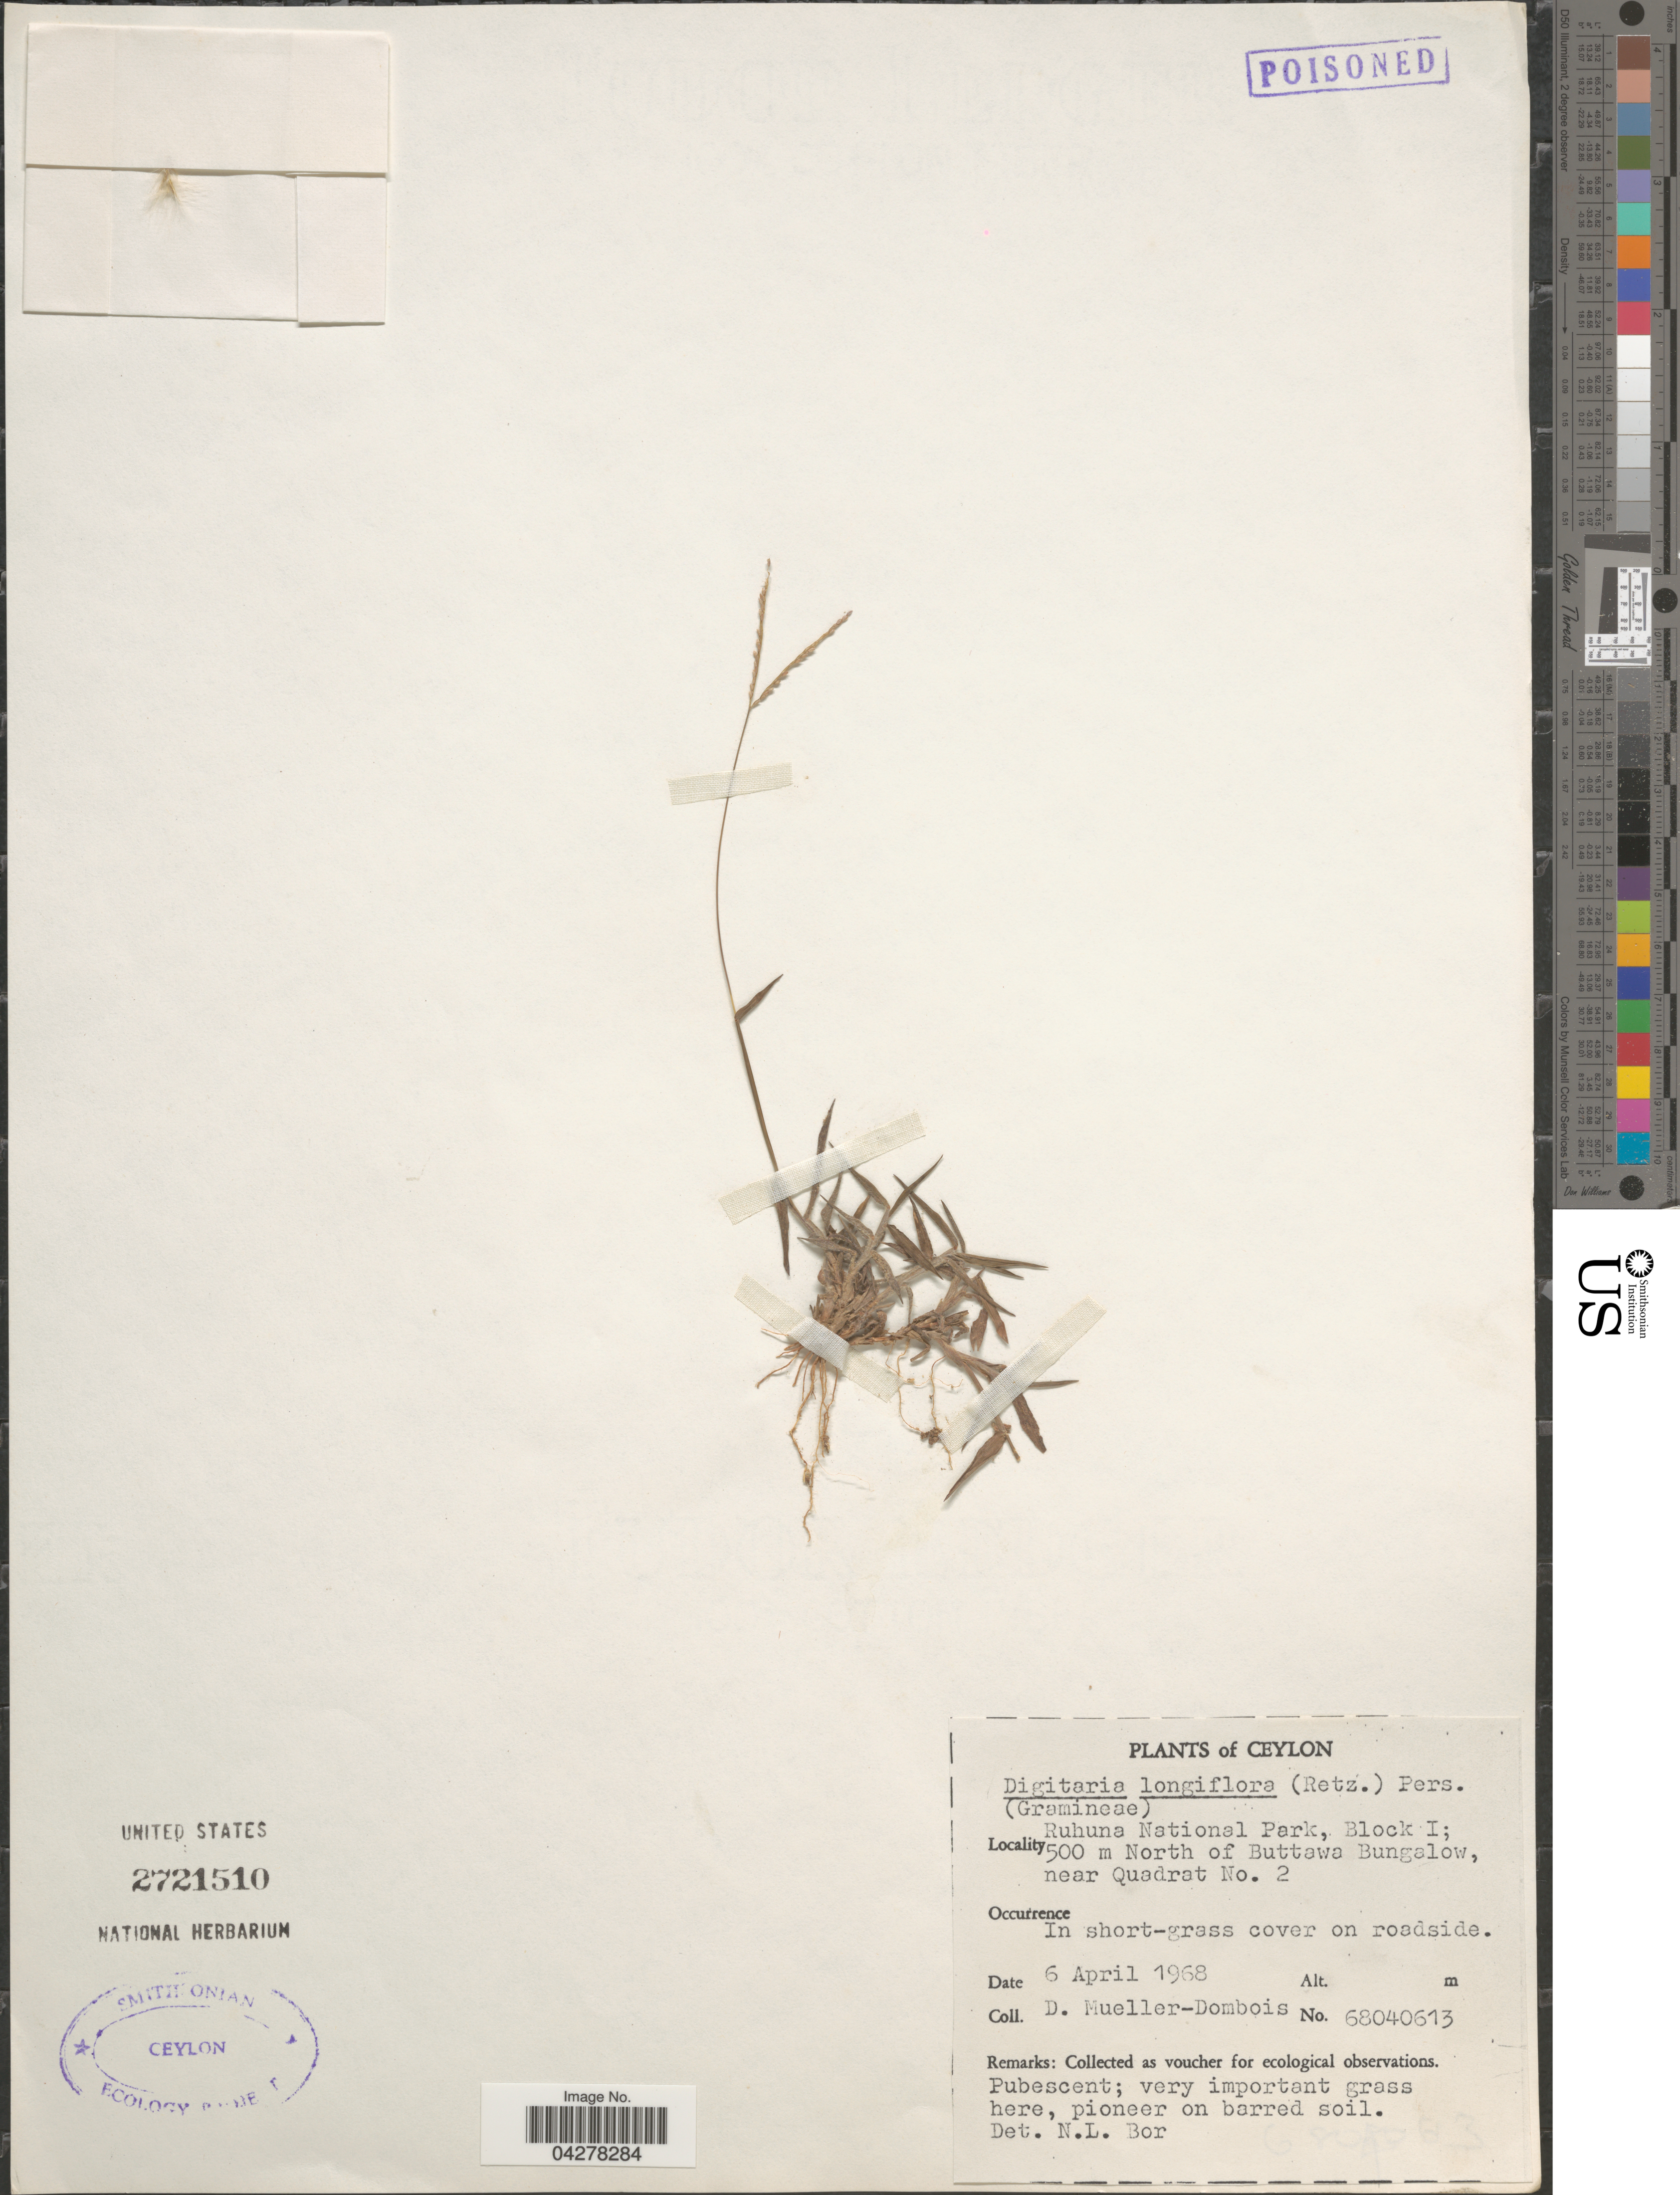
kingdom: Plantae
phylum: Tracheophyta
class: Liliopsida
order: Poales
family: Poaceae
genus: Digitaria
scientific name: Digitaria longiflora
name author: (Retz.) Pers.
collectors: D. Mueller-Dombois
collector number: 68040613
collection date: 1968-04-06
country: Sri Lanka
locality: Ceylon. Ruhuna National Park, Block I; 500 m North of Buttawa Bungalow, near Quadrat No. 2. In short-grass cover on roadside.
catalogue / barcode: US 2721510